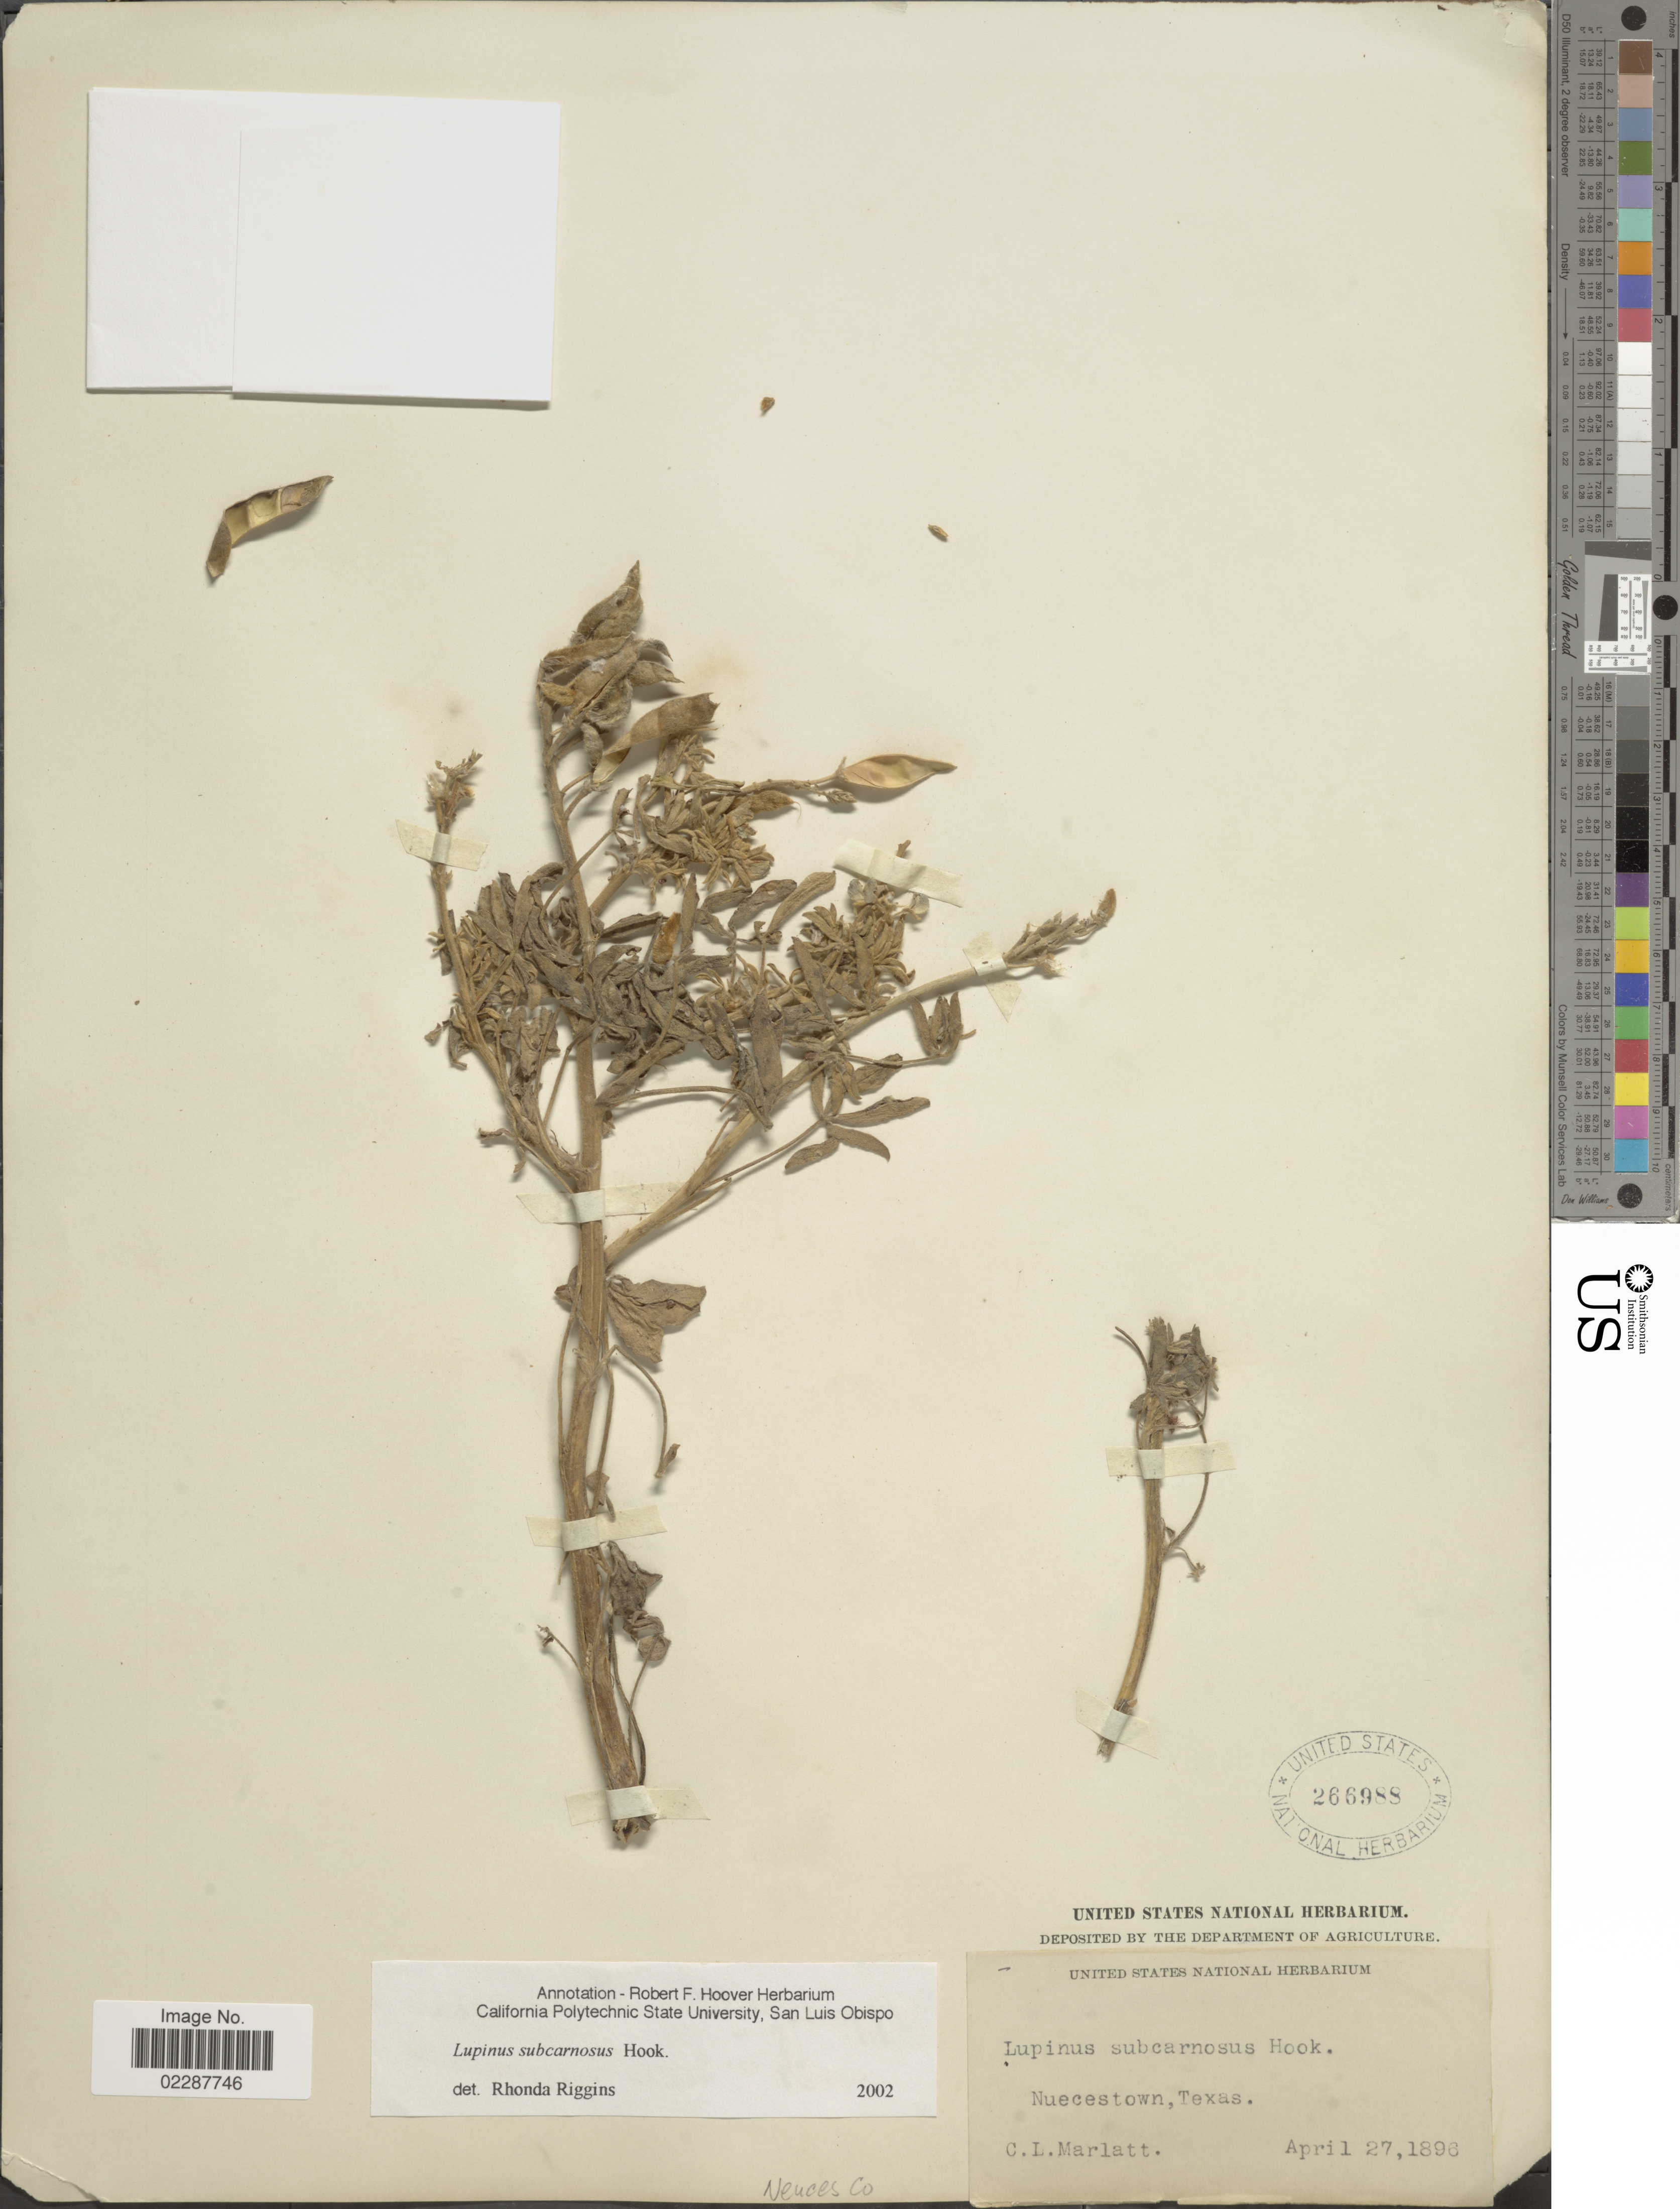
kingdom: Plantae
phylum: Tracheophyta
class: Magnoliopsida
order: Fabales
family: Fabaceae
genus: Lupinus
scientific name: Lupinus subcarnosus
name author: Hook.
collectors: C. Marlatt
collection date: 1896-04-27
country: United States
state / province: Texas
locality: Nuecestown, Neuces Co.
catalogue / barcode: US 266988